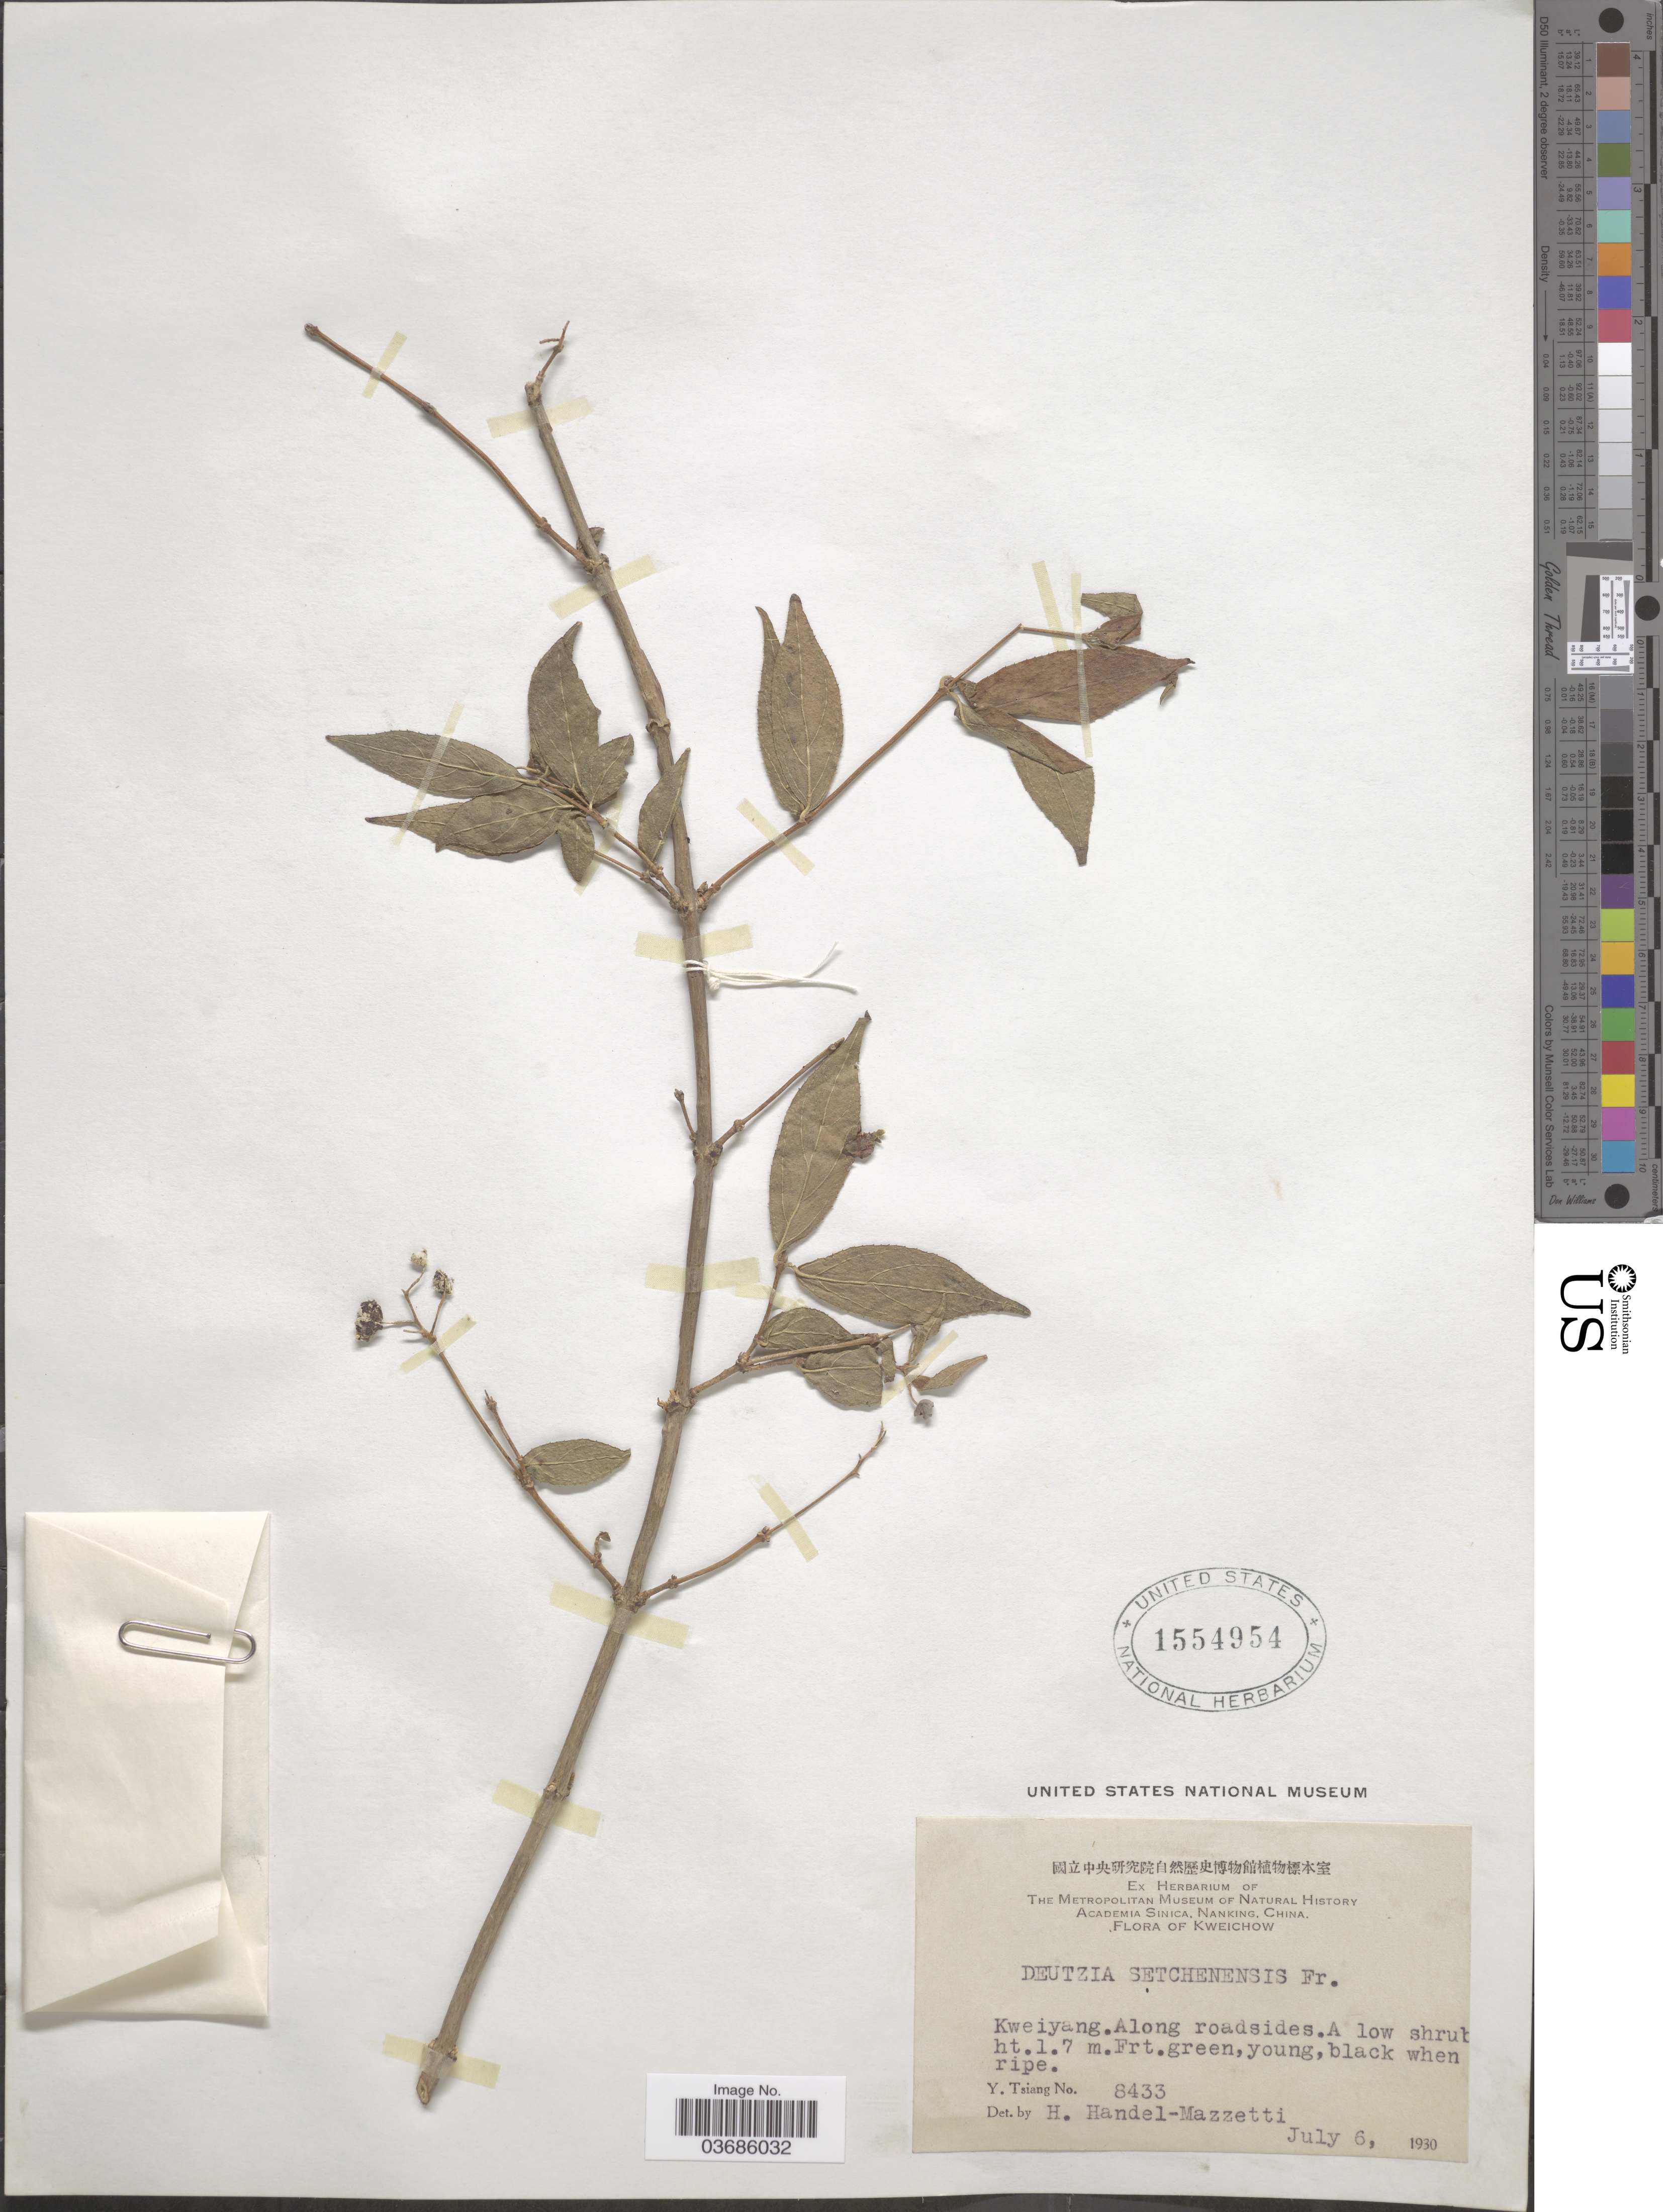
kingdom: Plantae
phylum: Tracheophyta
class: Magnoliopsida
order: Cornales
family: Hydrangeaceae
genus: Deutzia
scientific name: Deutzia setchuenensis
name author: Franch.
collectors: Y. Tsiang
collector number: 8433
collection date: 1930-07-06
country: China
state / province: Guizhou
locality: Kweichow. Kweiyang. Along roadsides.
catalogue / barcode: US 1554954